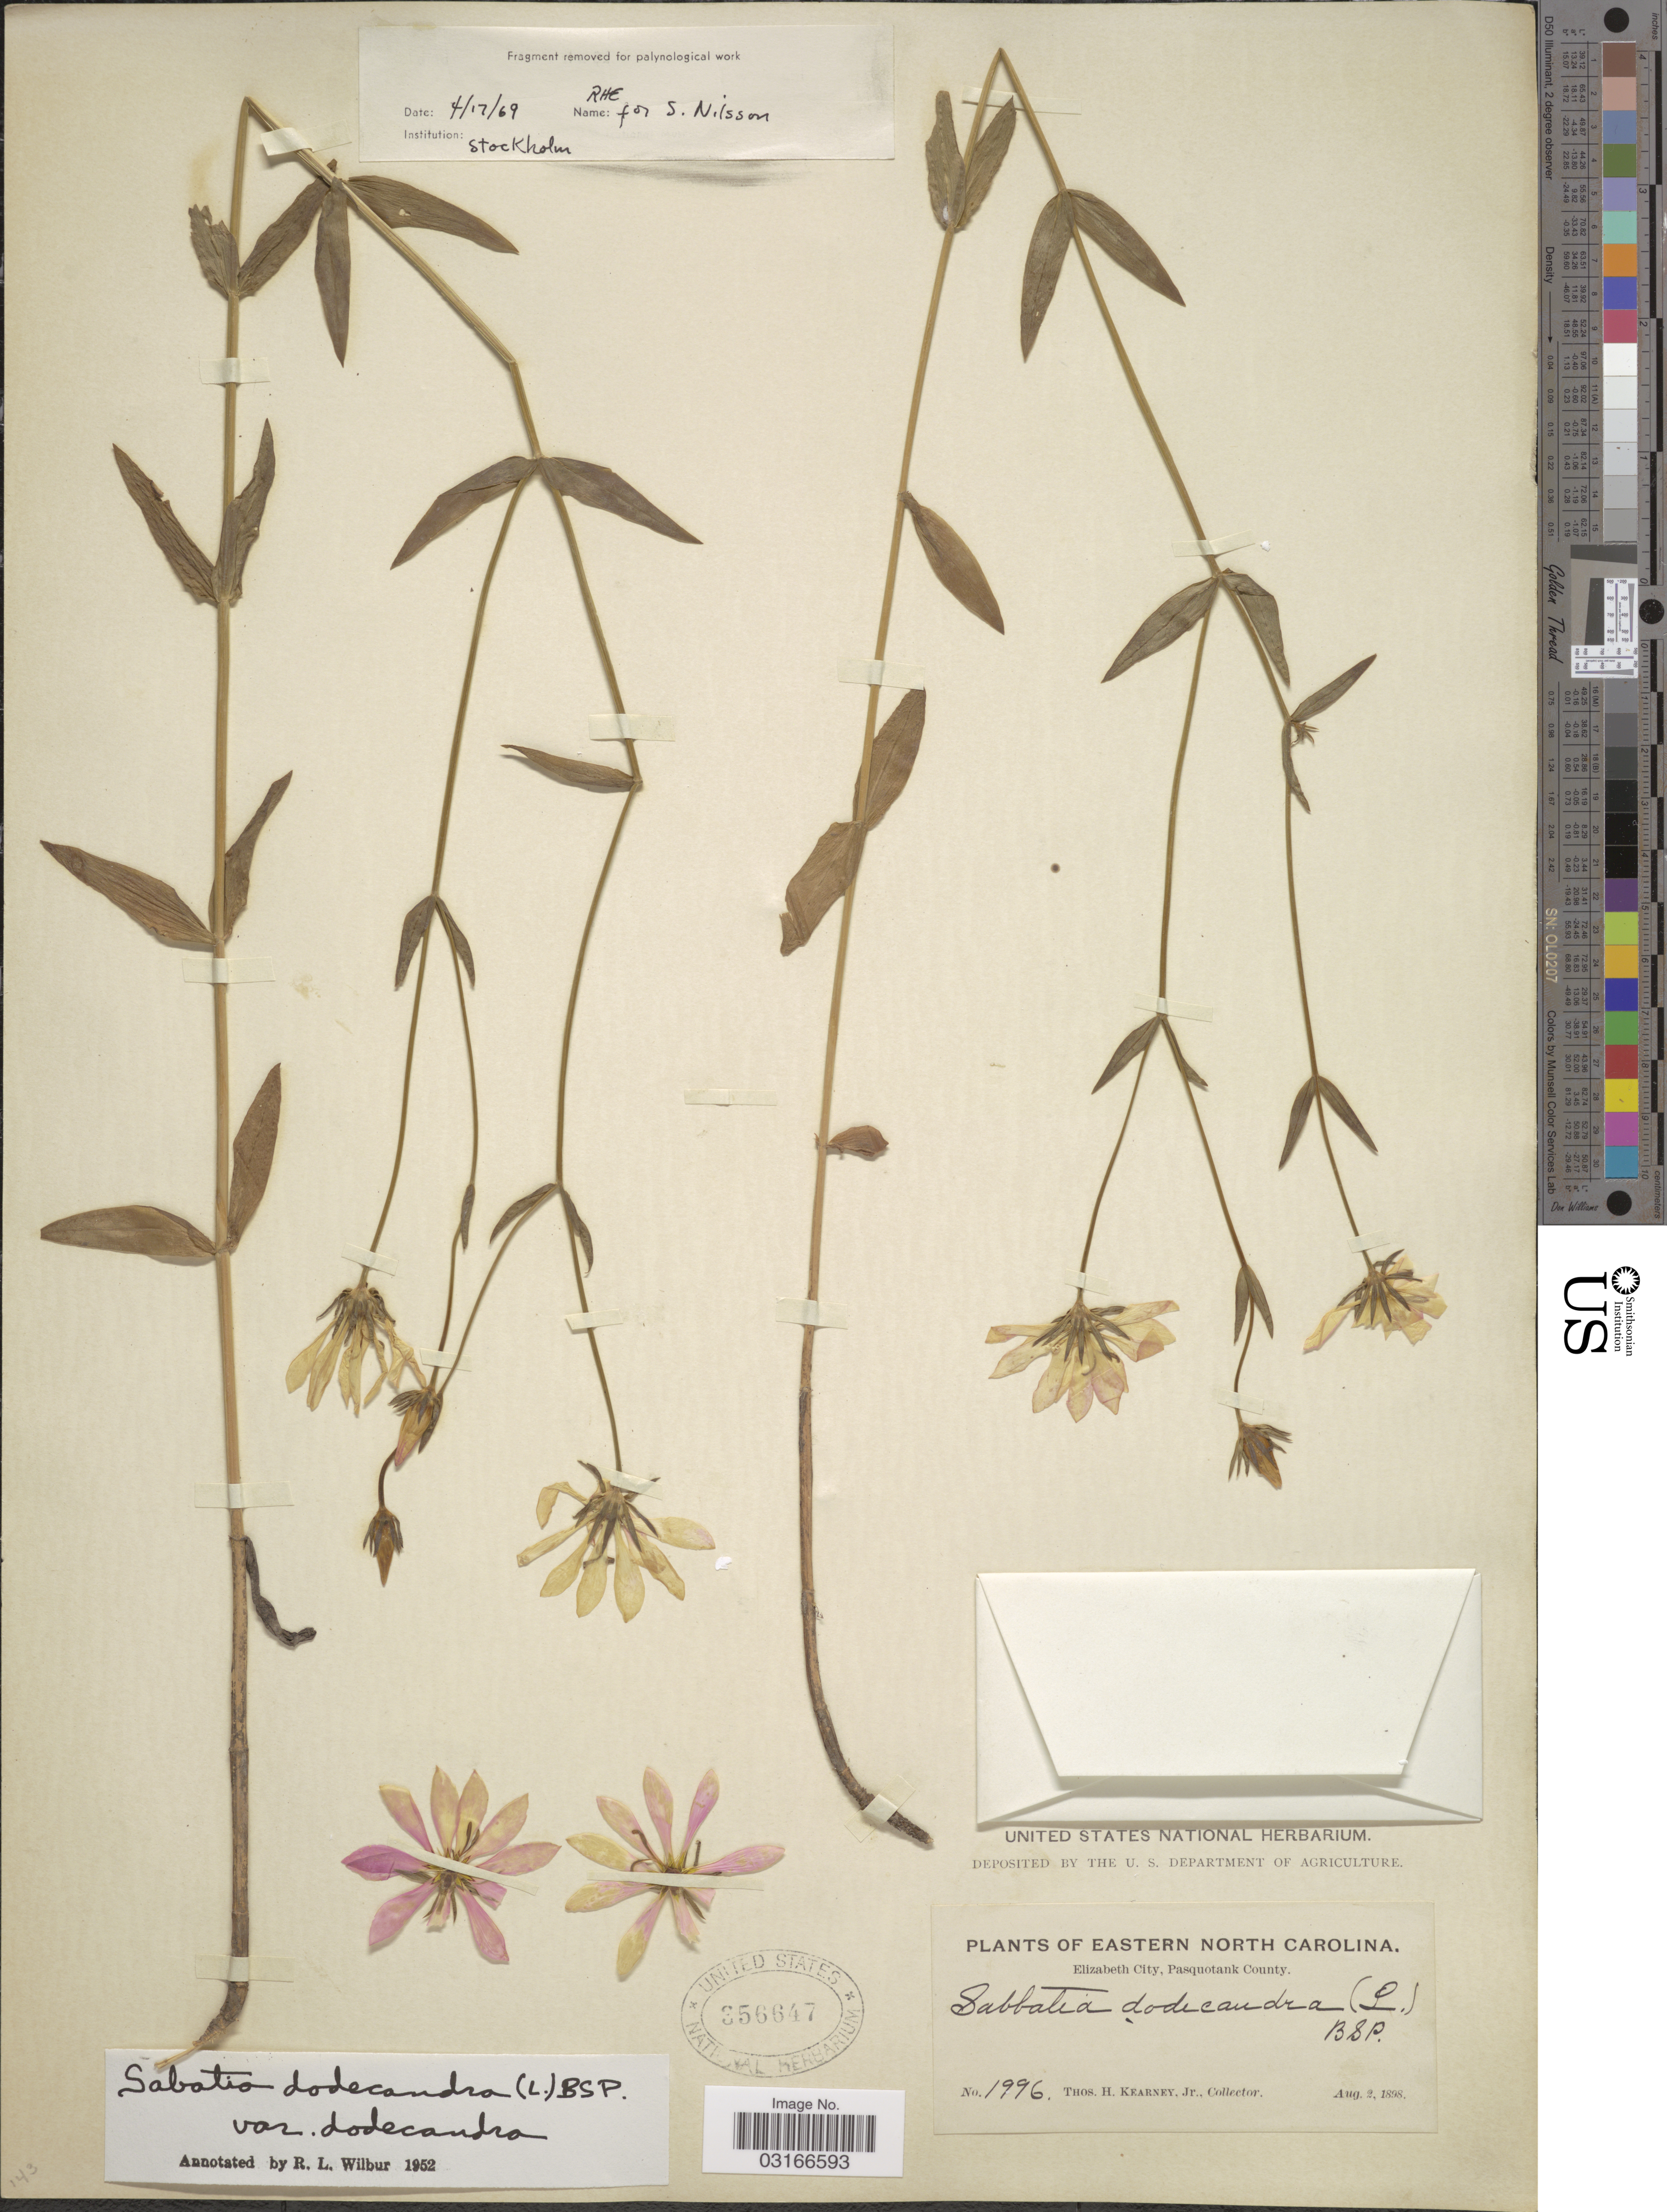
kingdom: Plantae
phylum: Tracheophyta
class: Magnoliopsida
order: Gentianales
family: Gentianaceae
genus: Sabatia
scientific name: Sabatia dodecandra var. dodecandra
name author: (L.) Britton et al.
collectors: T. H. Kearney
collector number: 1996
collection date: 1898-08-02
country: United States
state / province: North Carolina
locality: Eastern North Carolina, Elizabeth City, Pasquotank County.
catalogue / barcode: US 356647